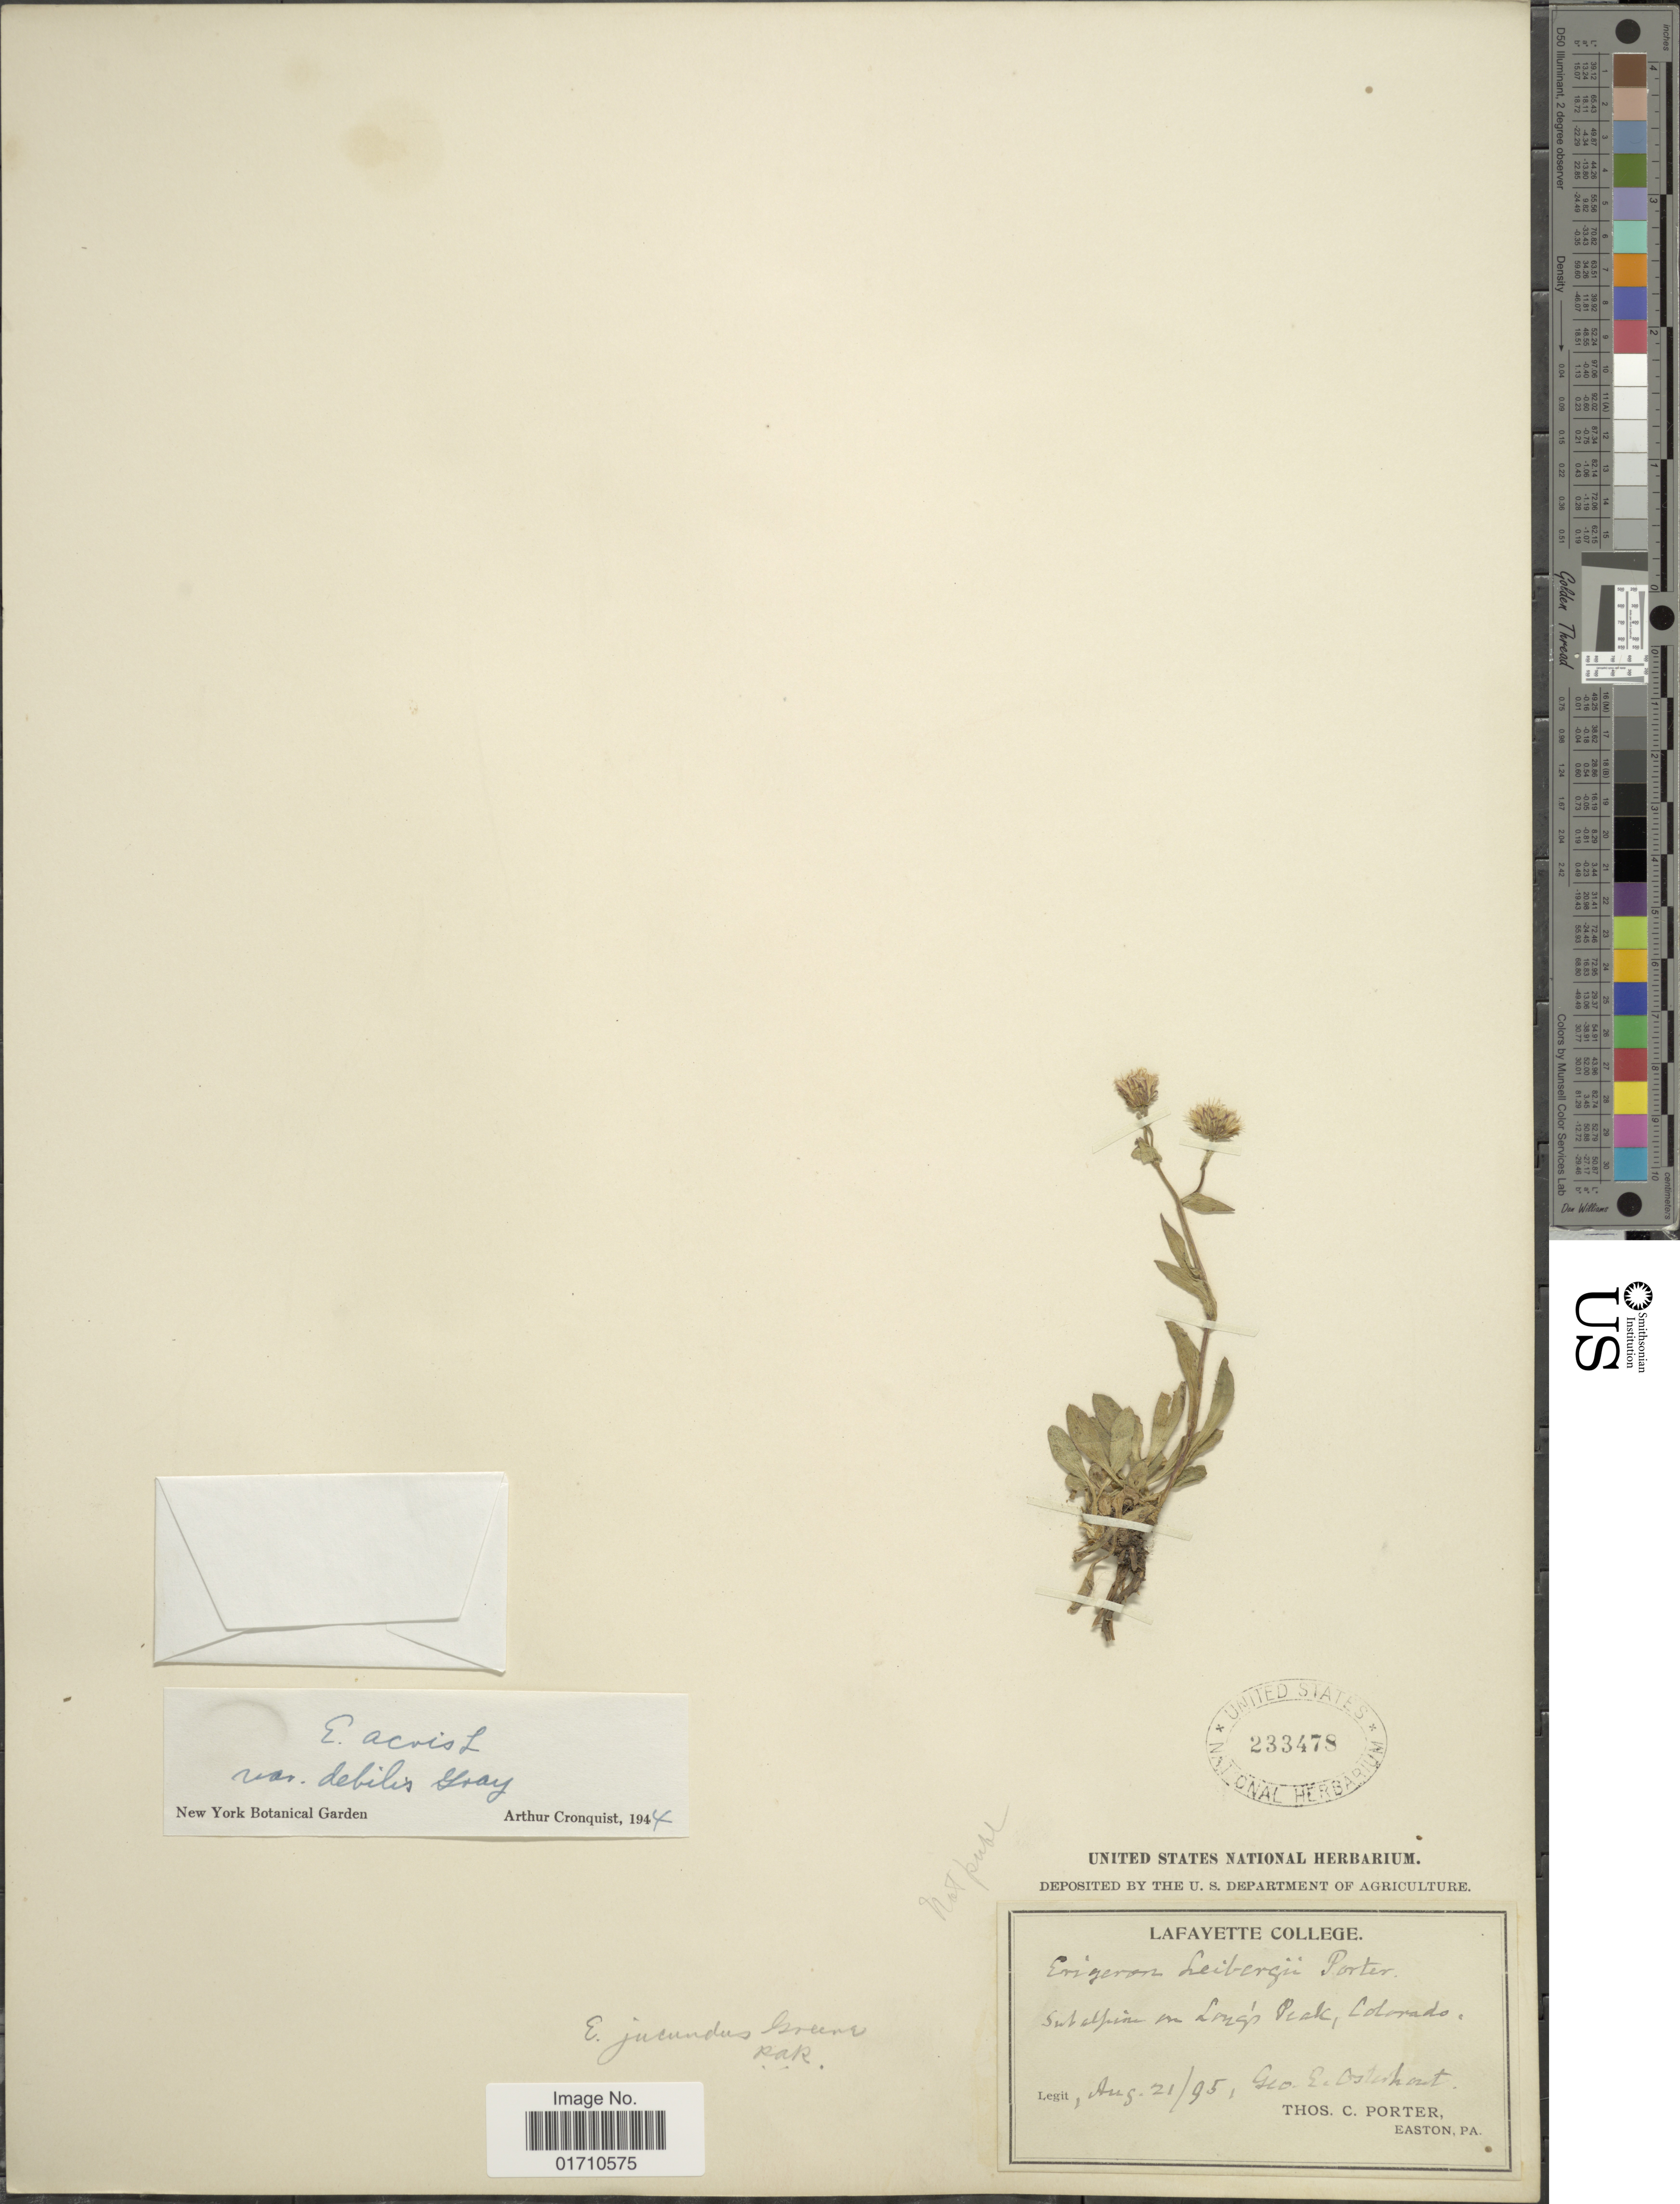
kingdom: Plantae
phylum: Tracheophyta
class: Magnoliopsida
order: Asterales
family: Asteraceae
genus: Erigeron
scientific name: Erigeron acris var. debilis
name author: A. Gray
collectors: G. Osterhout & T. C. Porter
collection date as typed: Transcribed d/m/y: 21/8/95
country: United States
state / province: Colorado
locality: Lafayette College, Subalpine on Long's Peak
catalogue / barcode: US 233478